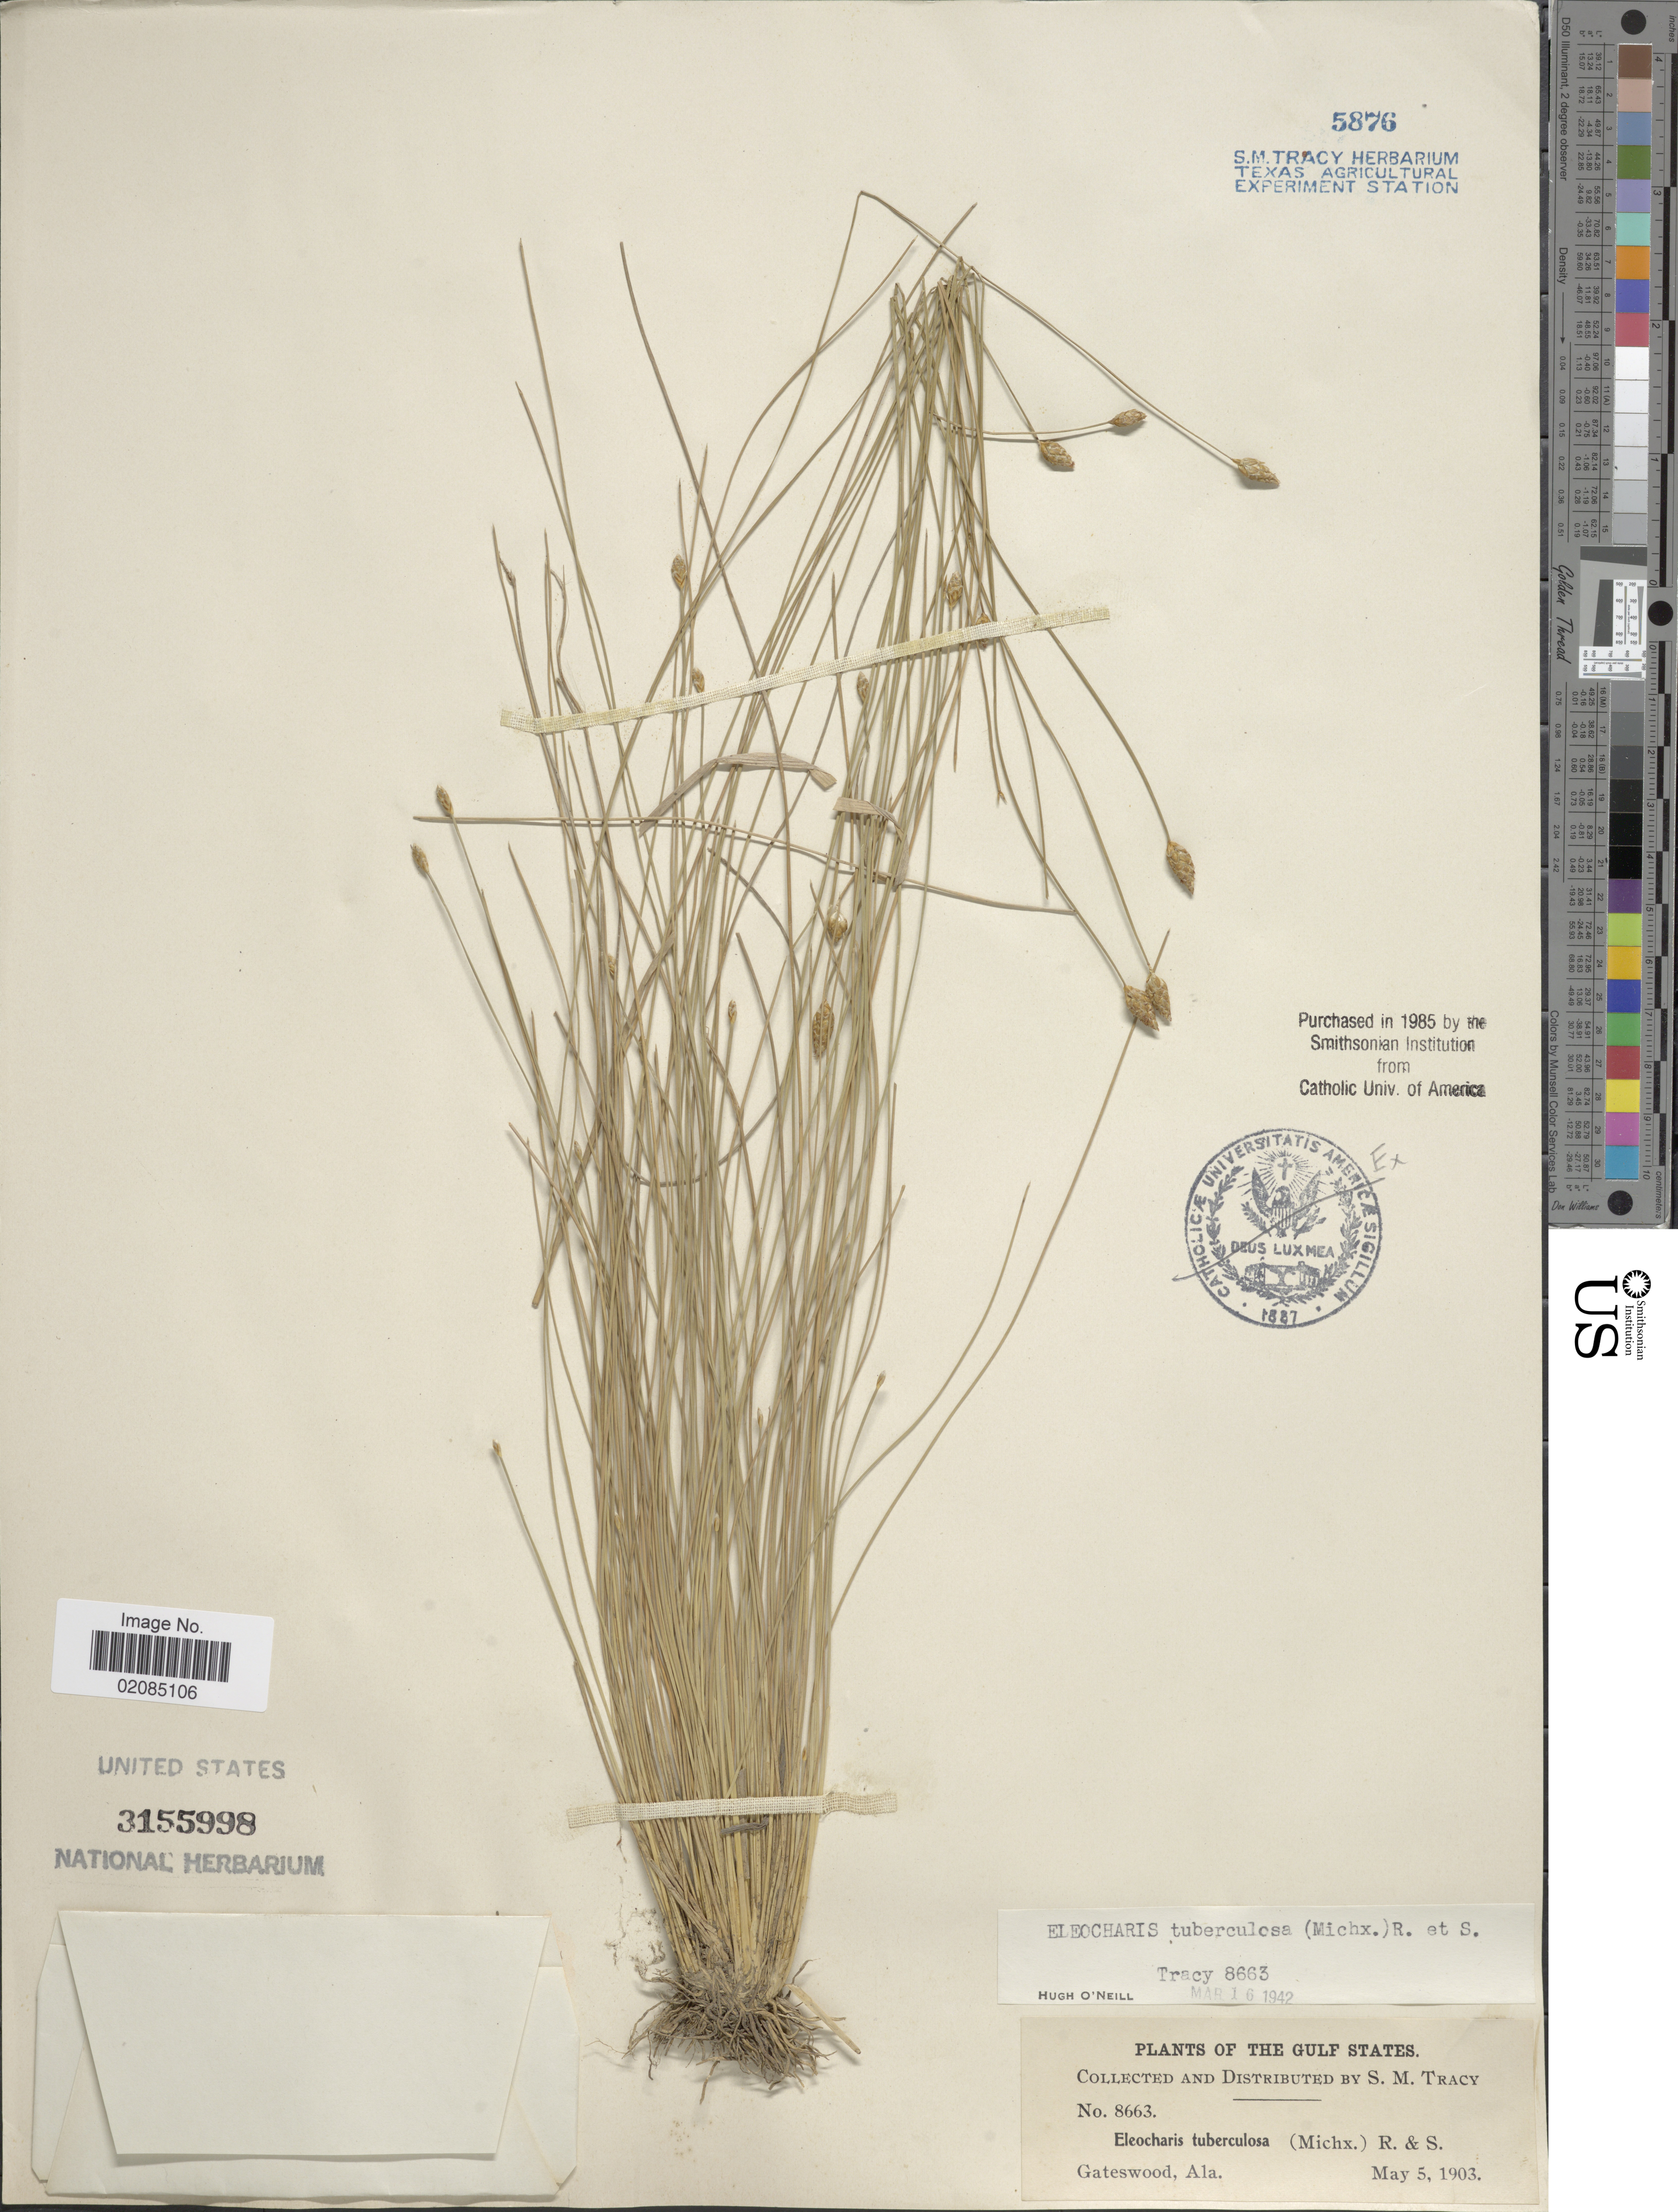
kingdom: Plantae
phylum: Tracheophyta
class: Liliopsida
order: Poales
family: Cyperaceae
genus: Eleocharis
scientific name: Eleocharis tuberculosa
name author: (Michx.) Roem. & Schult.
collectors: S. M. Tracy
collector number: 8663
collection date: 1903-05-05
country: United States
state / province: Alabama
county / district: Baldwin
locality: Gateswood, The Gulf States.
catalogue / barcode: US 3155998